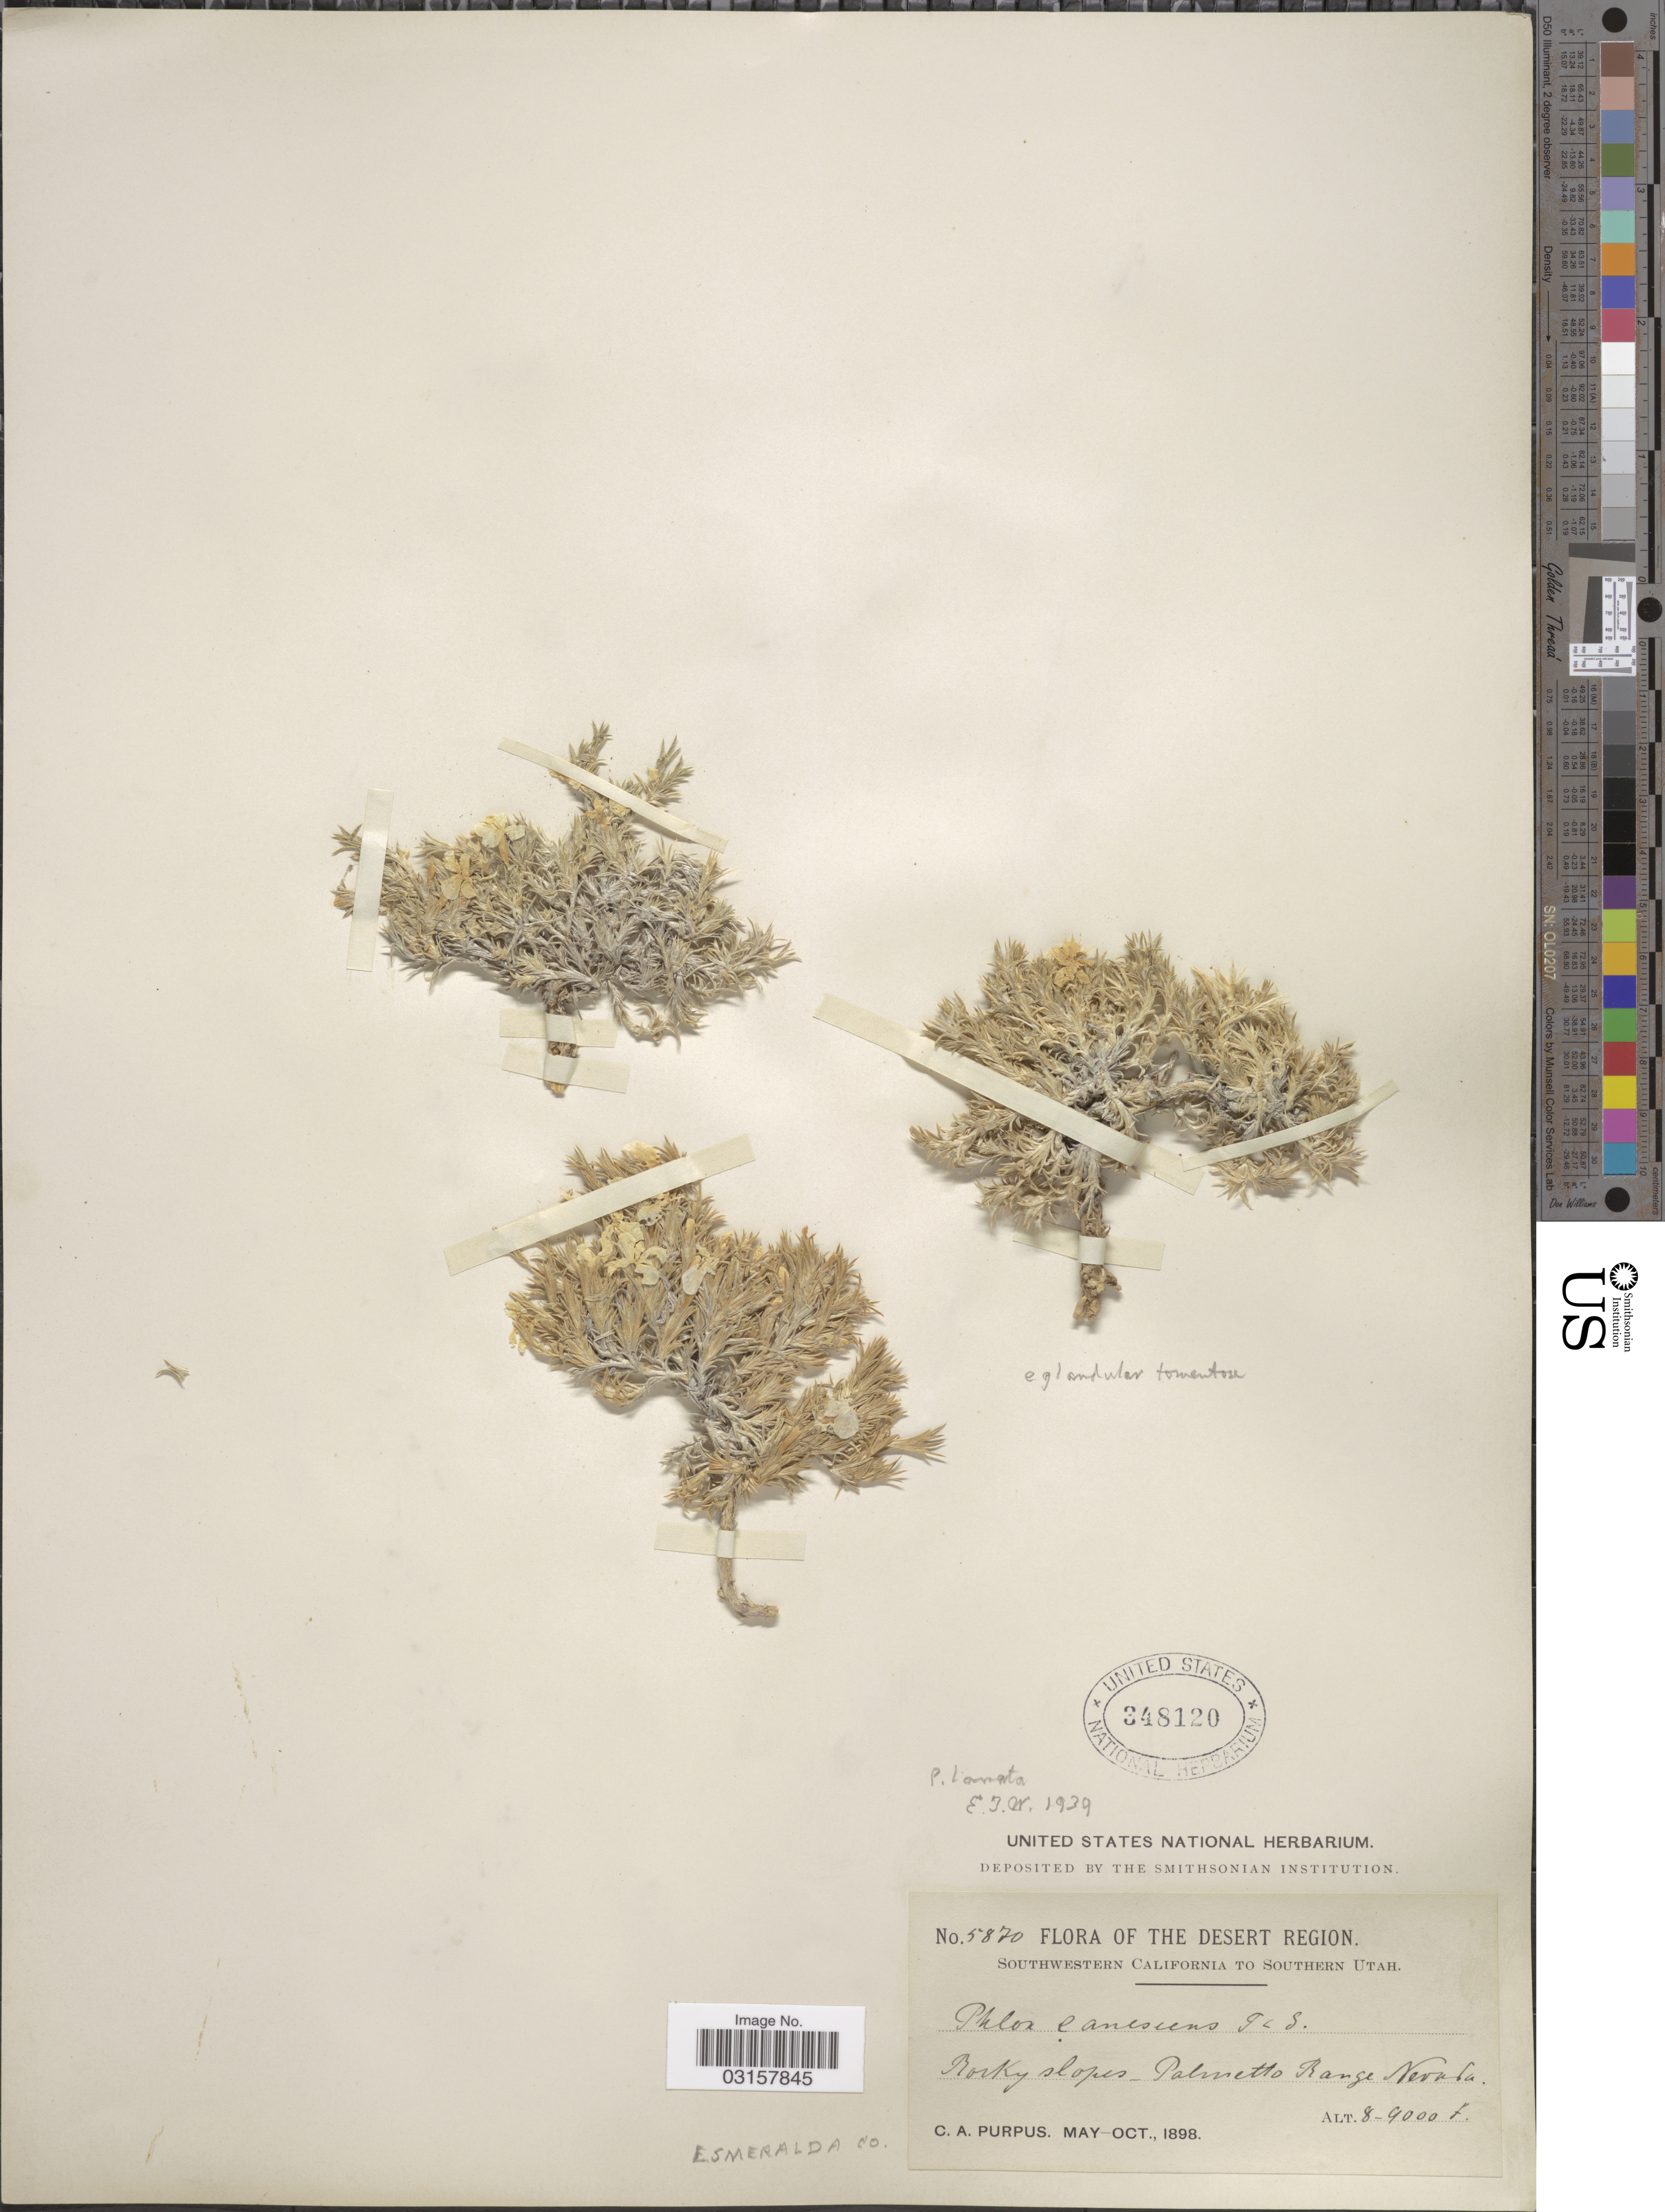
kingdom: Plantae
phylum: Tracheophyta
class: Magnoliopsida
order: Ericales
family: Polemoniaceae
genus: Phlox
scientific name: Phlox hoodii subsp. canescens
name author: (Torr. & A. Gray) Wherry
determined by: Mayfield, M. H.; Ferguson, C. J.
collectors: C. A. Purpus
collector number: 5870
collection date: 1898-05/1898-10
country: United States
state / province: Utah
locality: The Desert Region. Esmeralda Co. Palmetto Range.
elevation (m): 2438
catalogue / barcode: US 348120